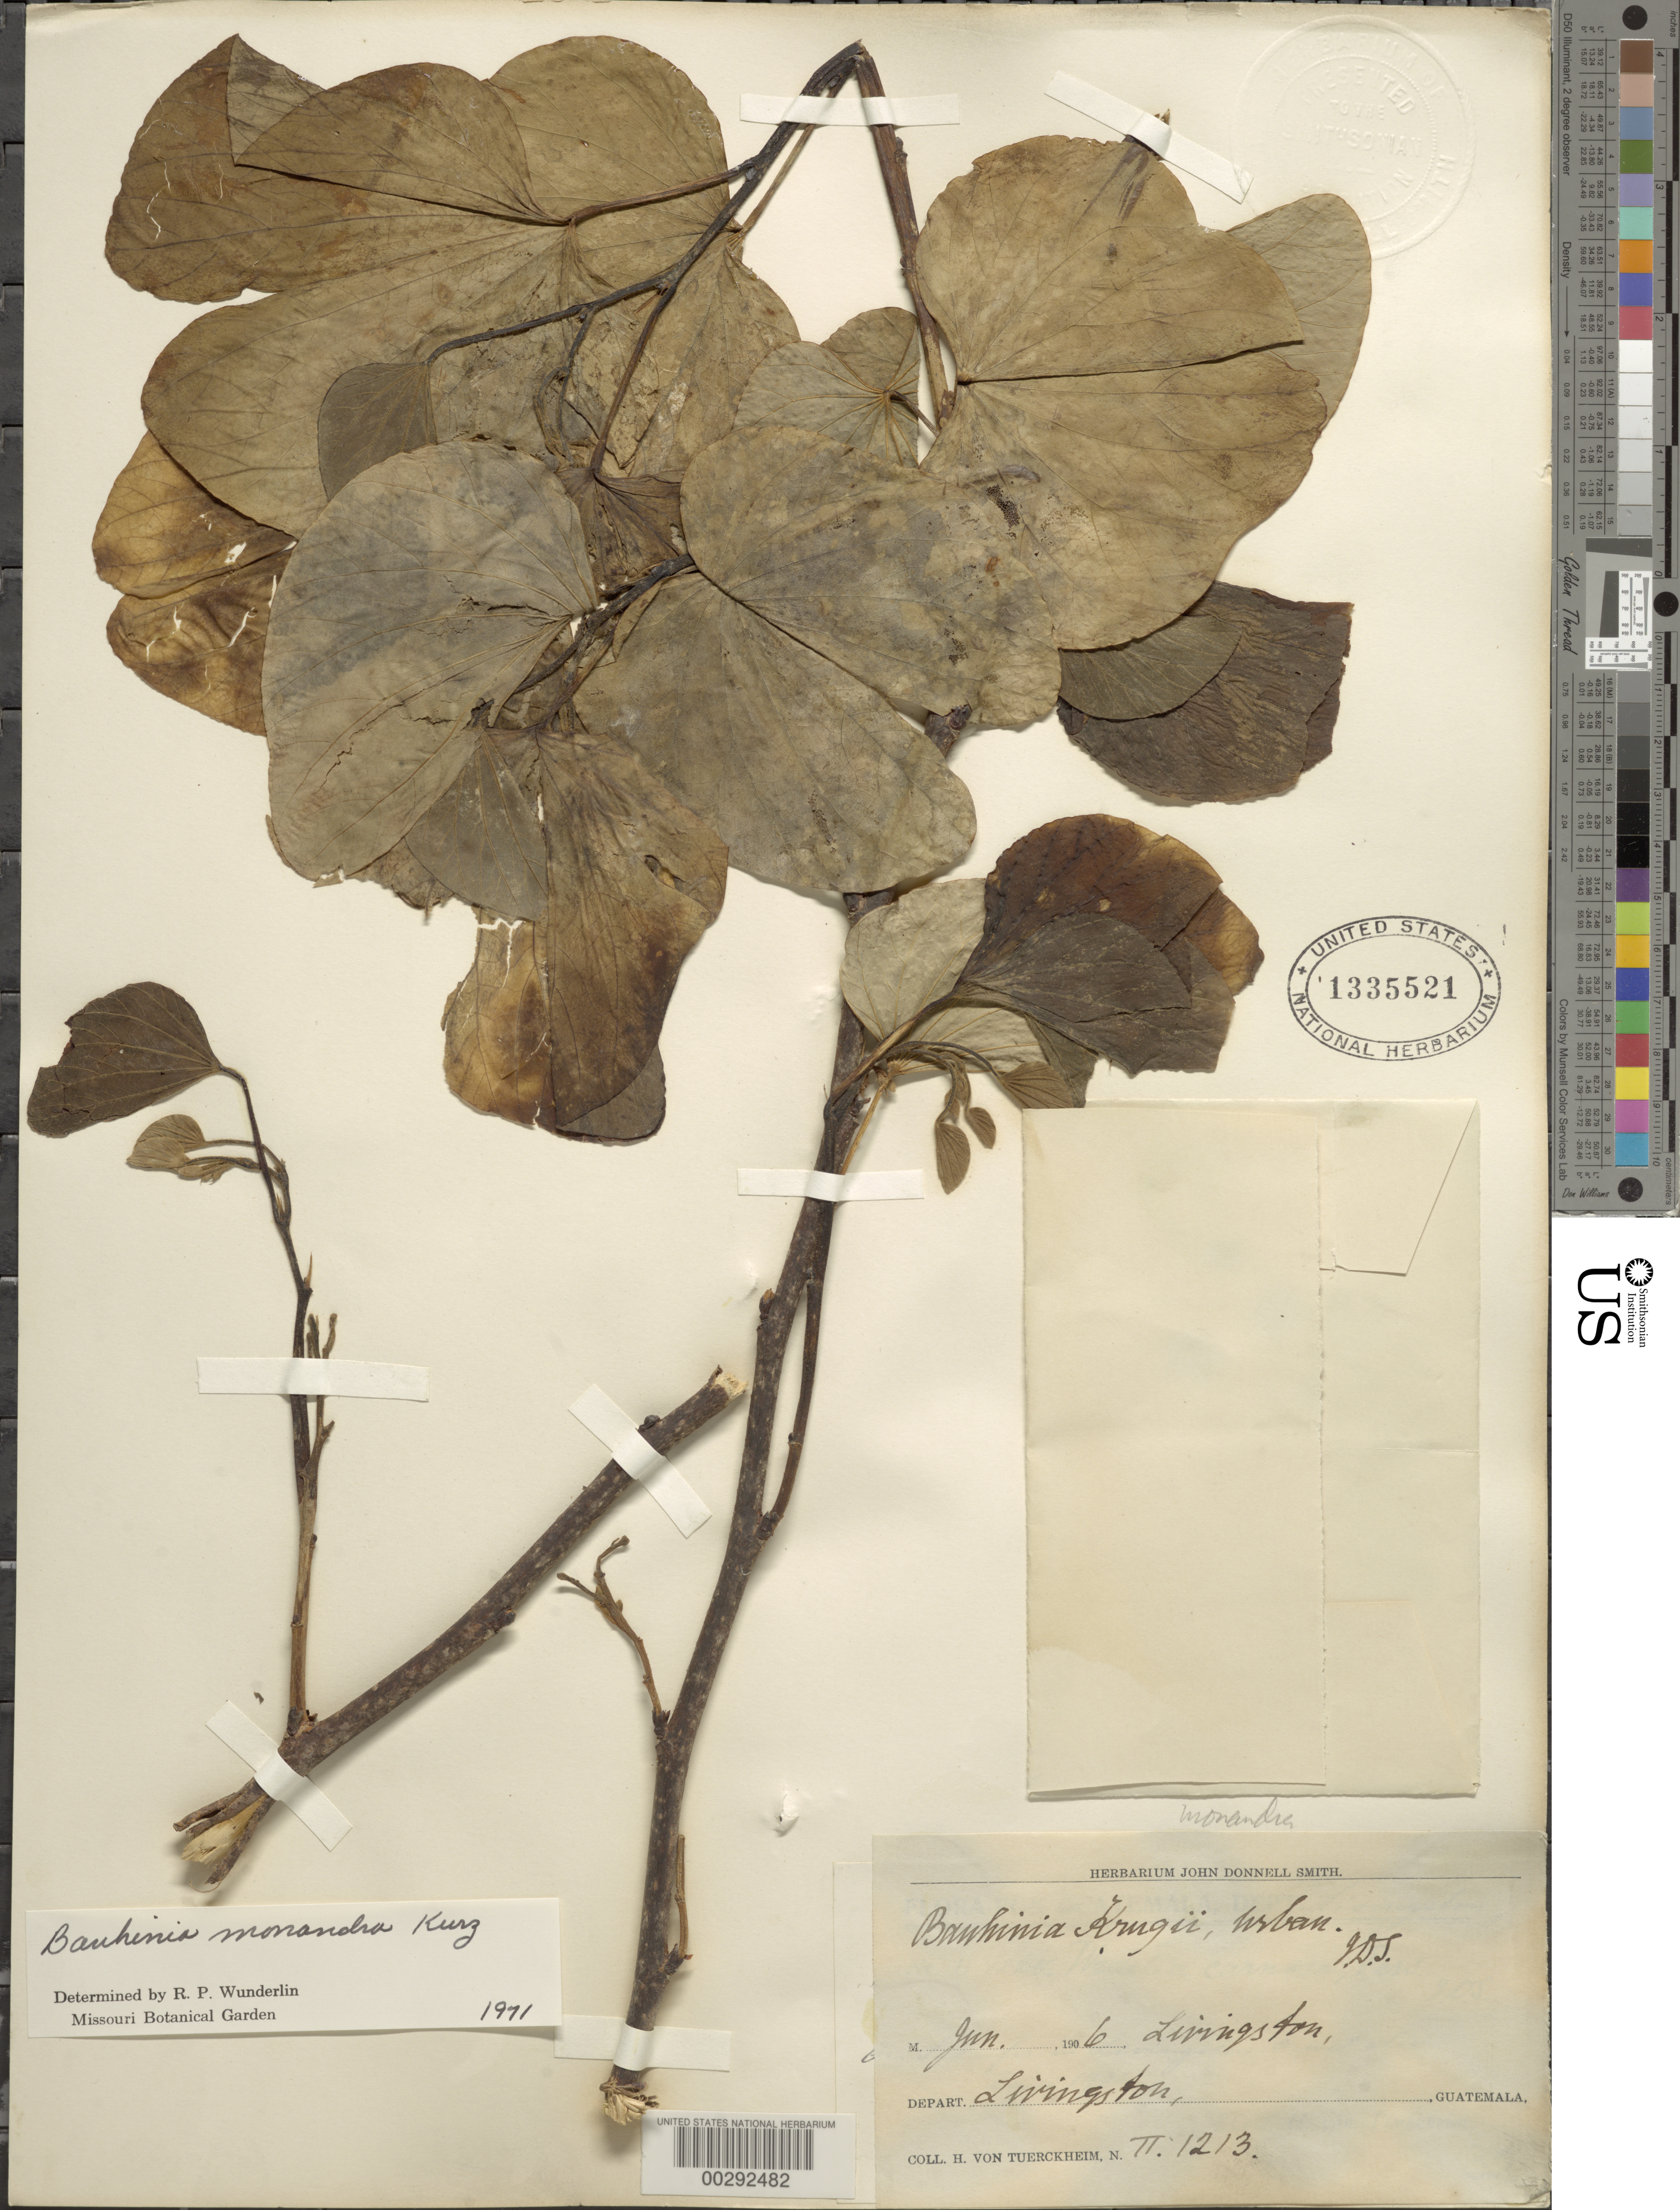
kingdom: Plantae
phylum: Tracheophyta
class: Magnoliopsida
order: Fabales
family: Fabaceae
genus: Bauhinia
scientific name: Bauhinia monandra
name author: Kurz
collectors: H. von Türckheim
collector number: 1213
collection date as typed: Jun 1906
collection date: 1906-06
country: Guatemala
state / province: Izabal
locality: Livingston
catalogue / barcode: US 1335521